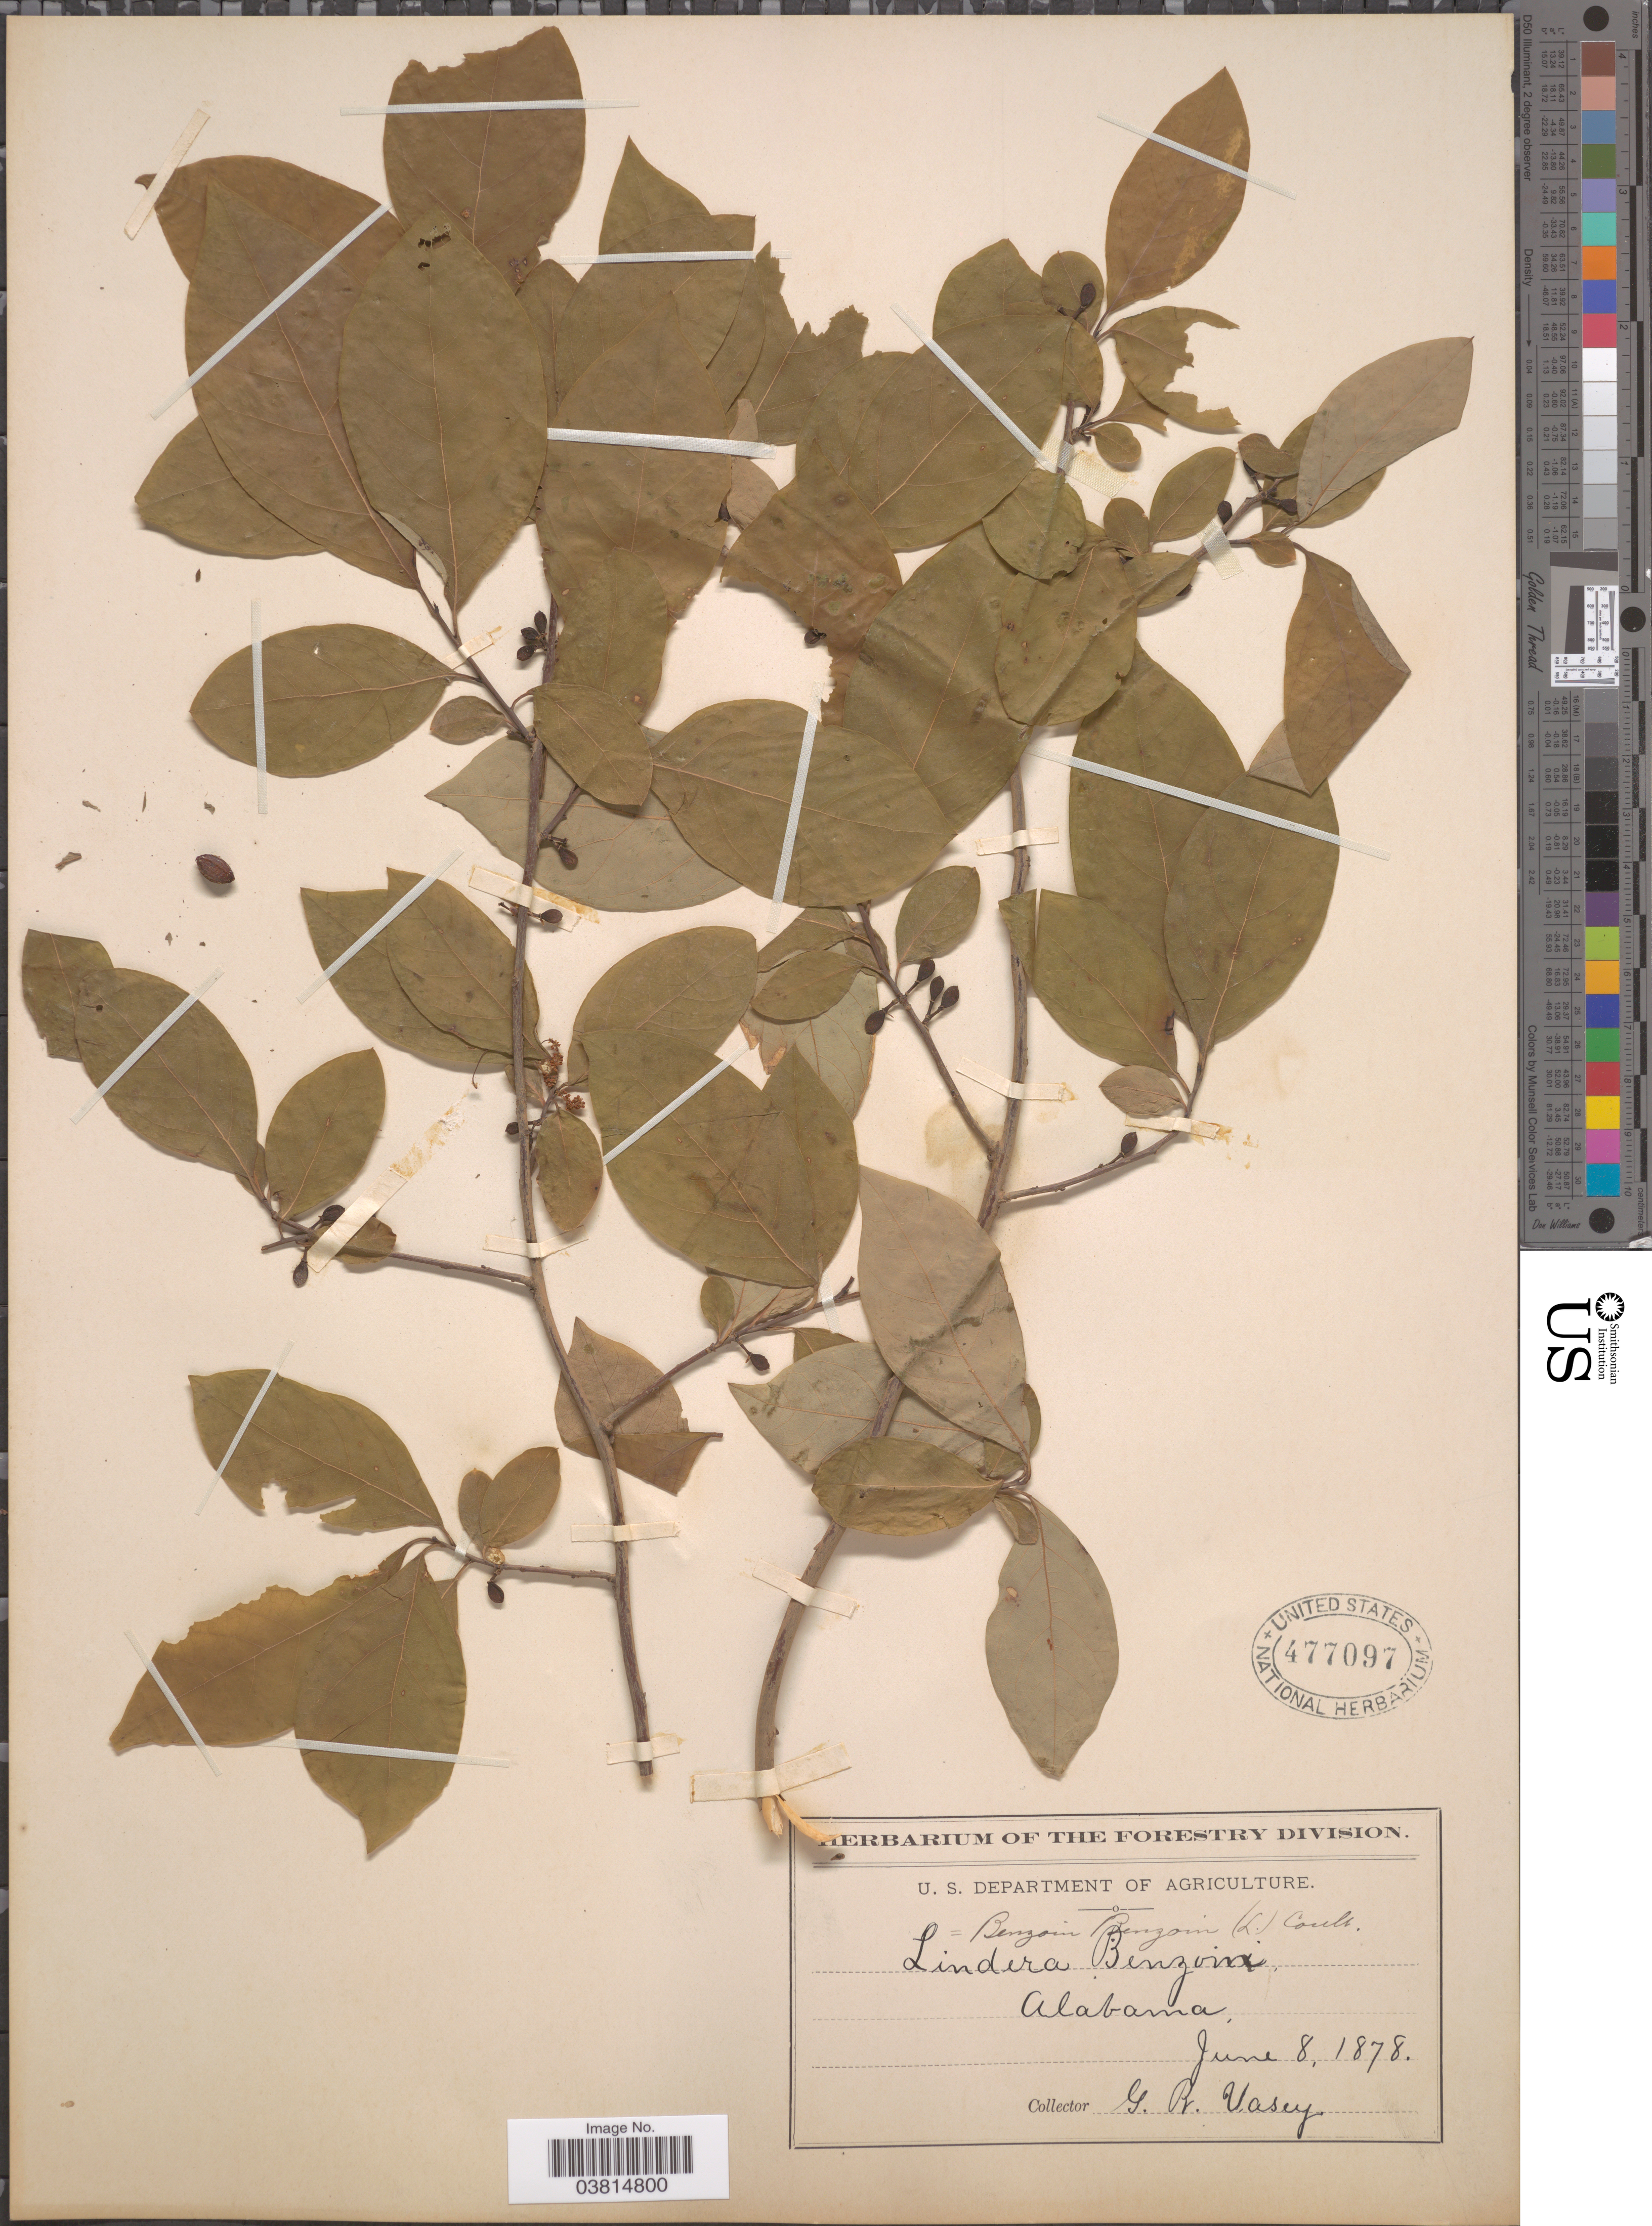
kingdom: Plantae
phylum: Tracheophyta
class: Magnoliopsida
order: Laurales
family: Lauraceae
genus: Lindera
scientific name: Lindera benzoin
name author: (L.) Blume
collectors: G. R. Vasey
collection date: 1878-06-08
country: United States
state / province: Alabama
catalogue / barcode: US 477097